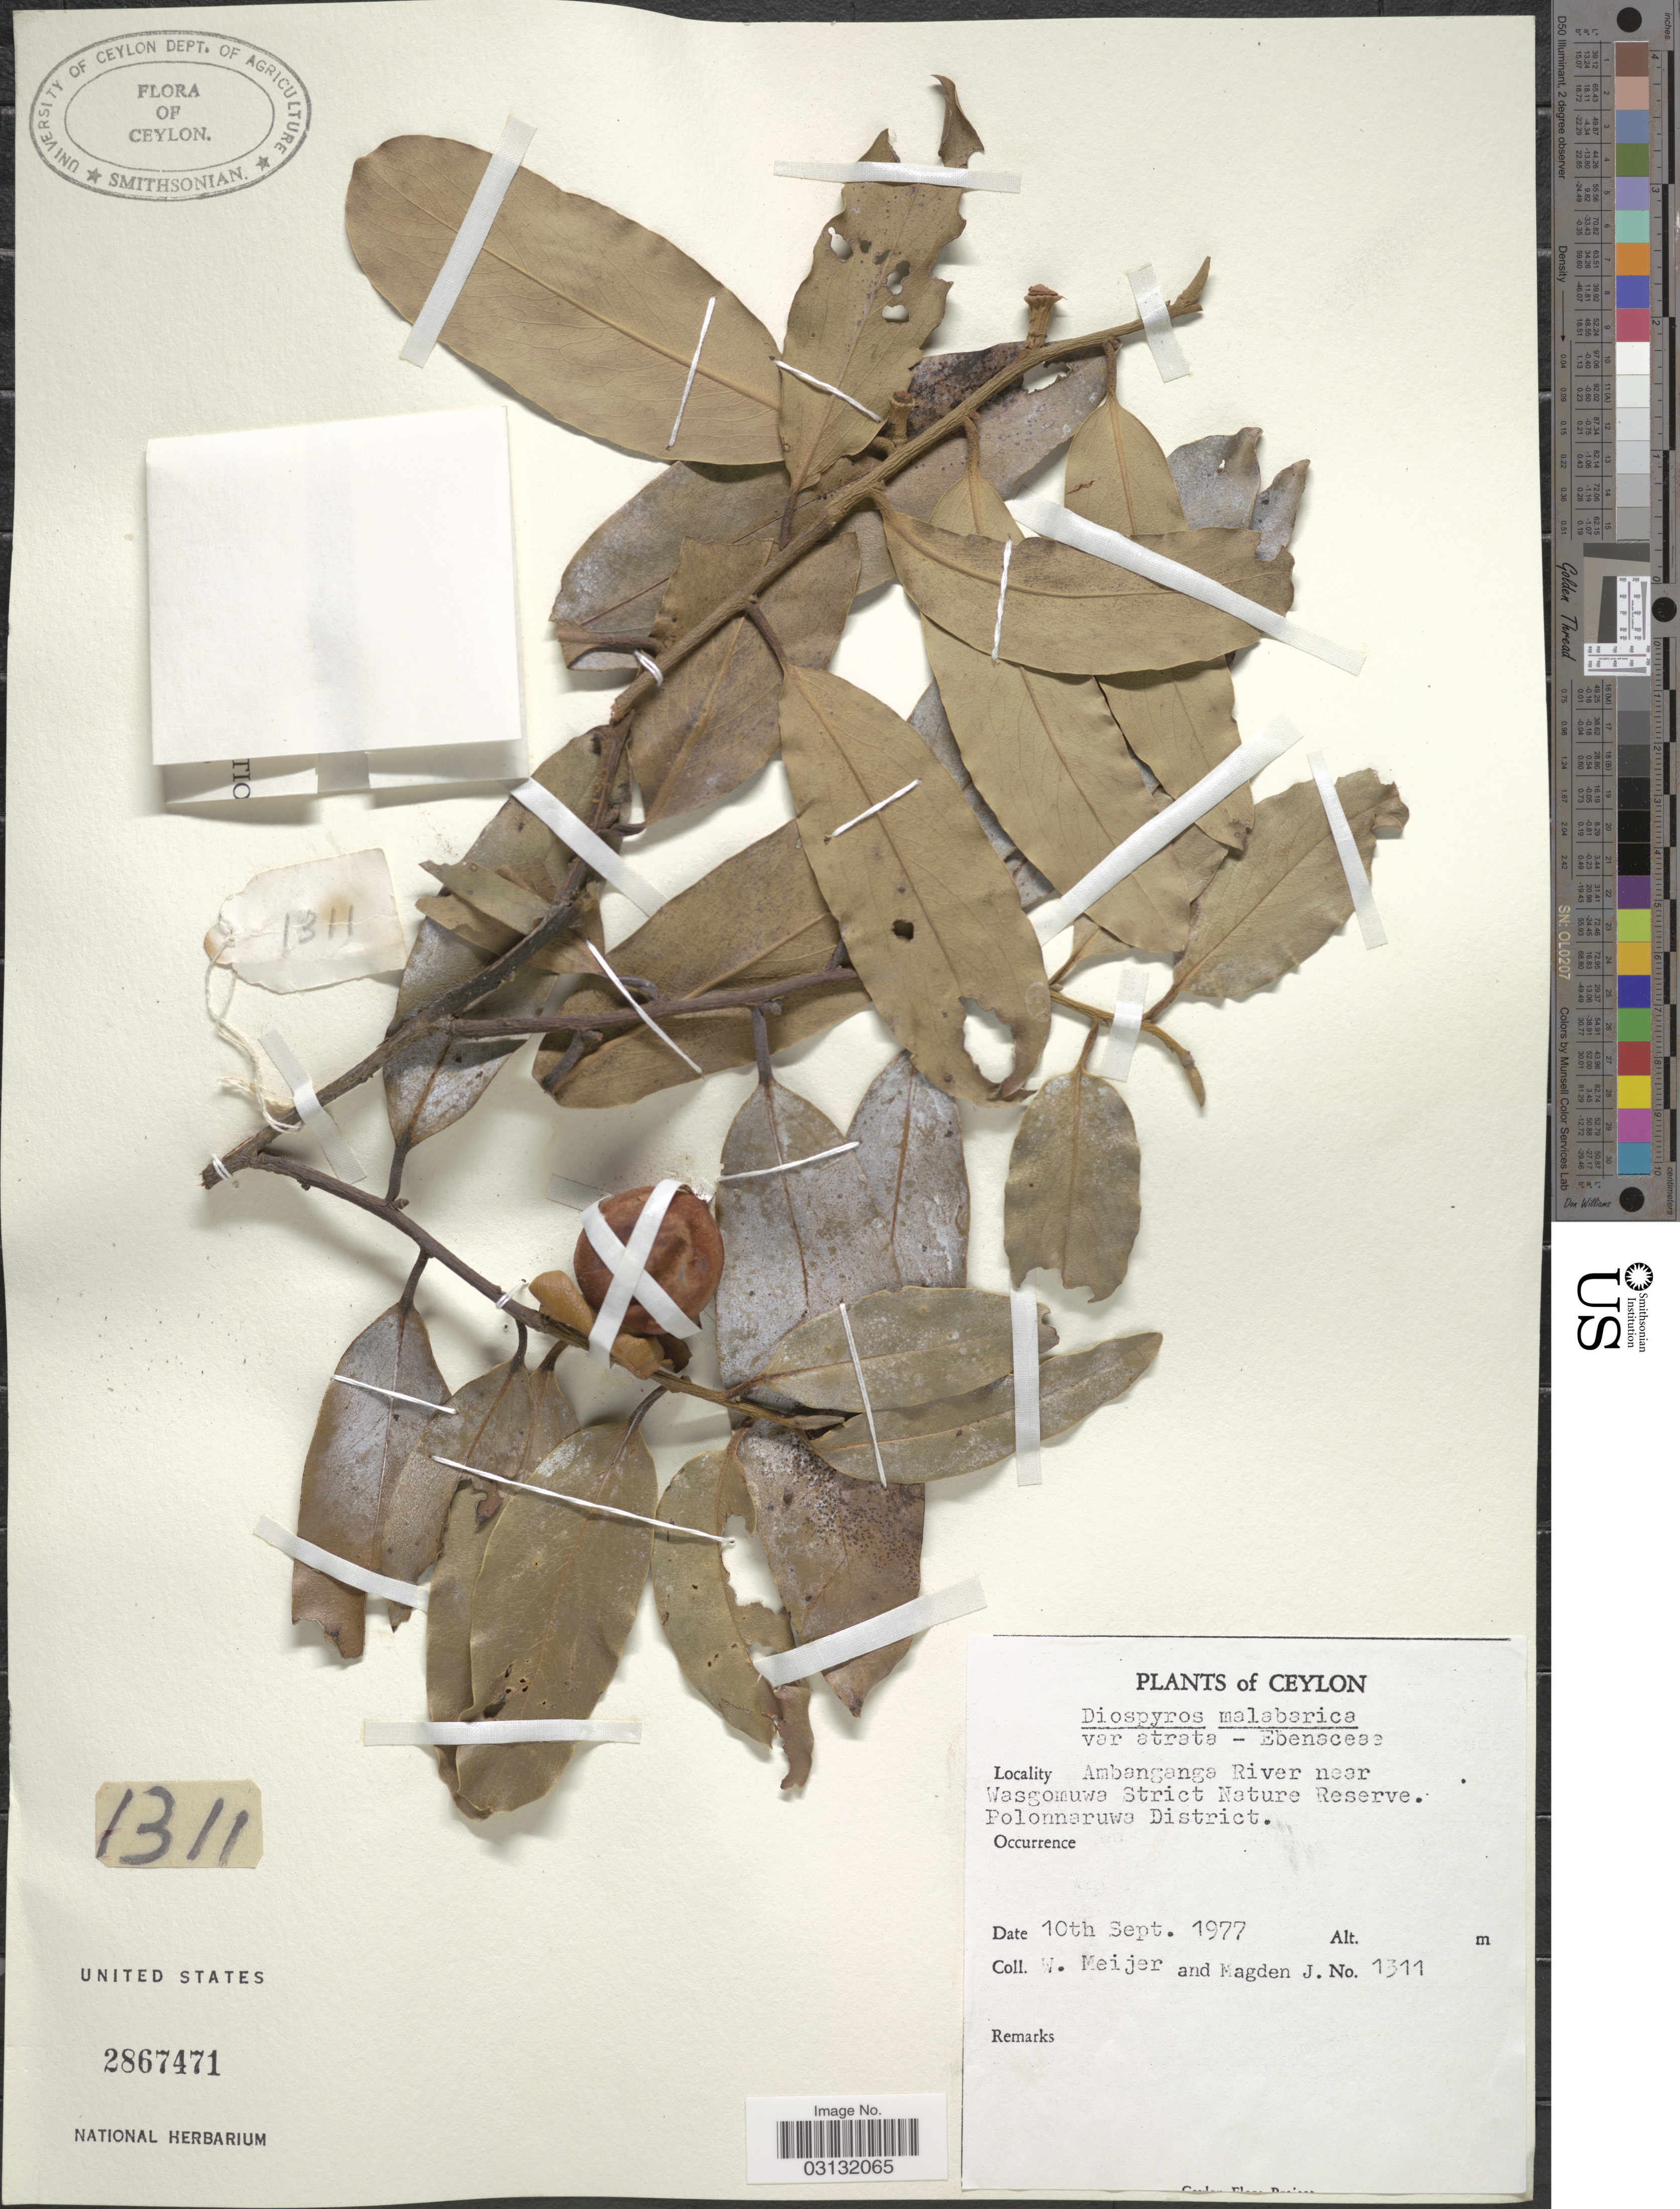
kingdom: Plantae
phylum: Tracheophyta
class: Magnoliopsida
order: Ericales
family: Ebenaceae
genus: Diospyros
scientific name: Diospyros malabarica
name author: (Desr.) Kostel.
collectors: W. Meijer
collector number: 1311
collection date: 1977-09-10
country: Sri Lanka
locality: Ceylon, Ambanganga River near Wasgomuwa Strict Nature Reserve, Polonnaruwa District.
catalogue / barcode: US 2867471